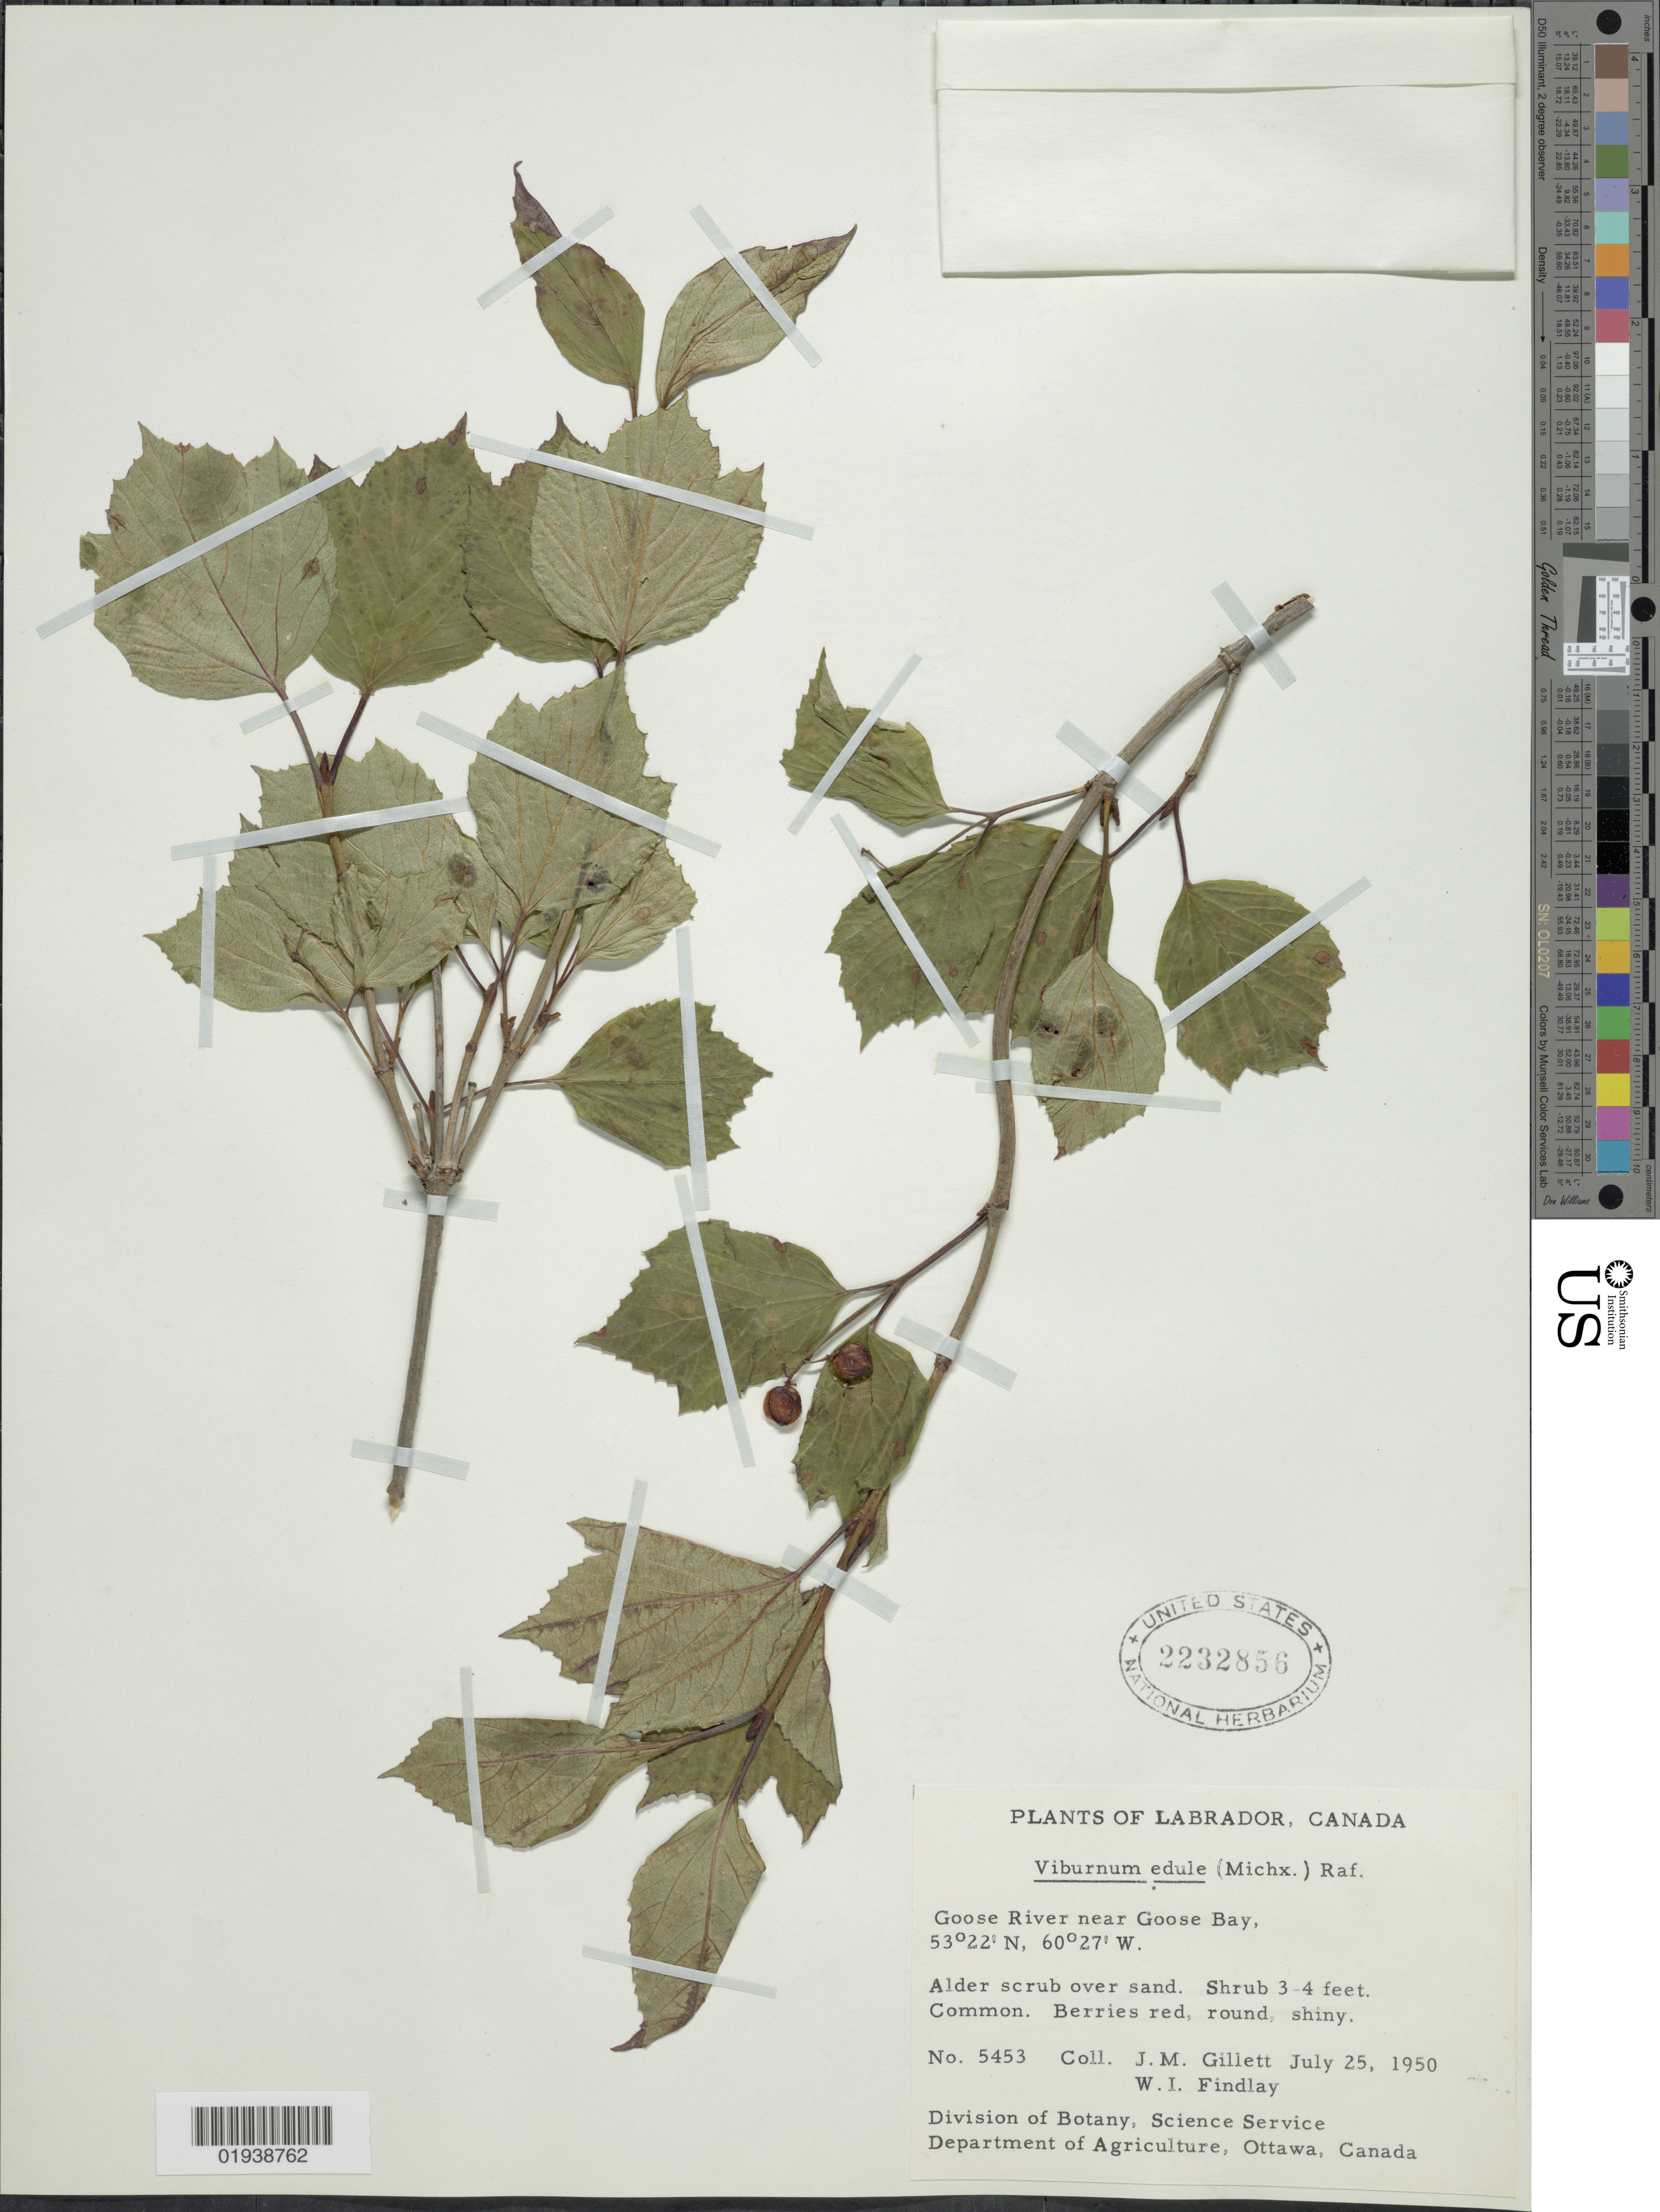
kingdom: Plantae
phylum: Tracheophyta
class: Magnoliopsida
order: Dipsacales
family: Viburnaceae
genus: Viburnum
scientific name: Viburnum edule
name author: (Michx.) Raf.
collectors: J. M. Gillett & W. Findlay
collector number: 5453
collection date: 1950-07-25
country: Canada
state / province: Newfoundland and Labrador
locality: Labrador. Goose River near Goose Bay.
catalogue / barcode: US 2232856